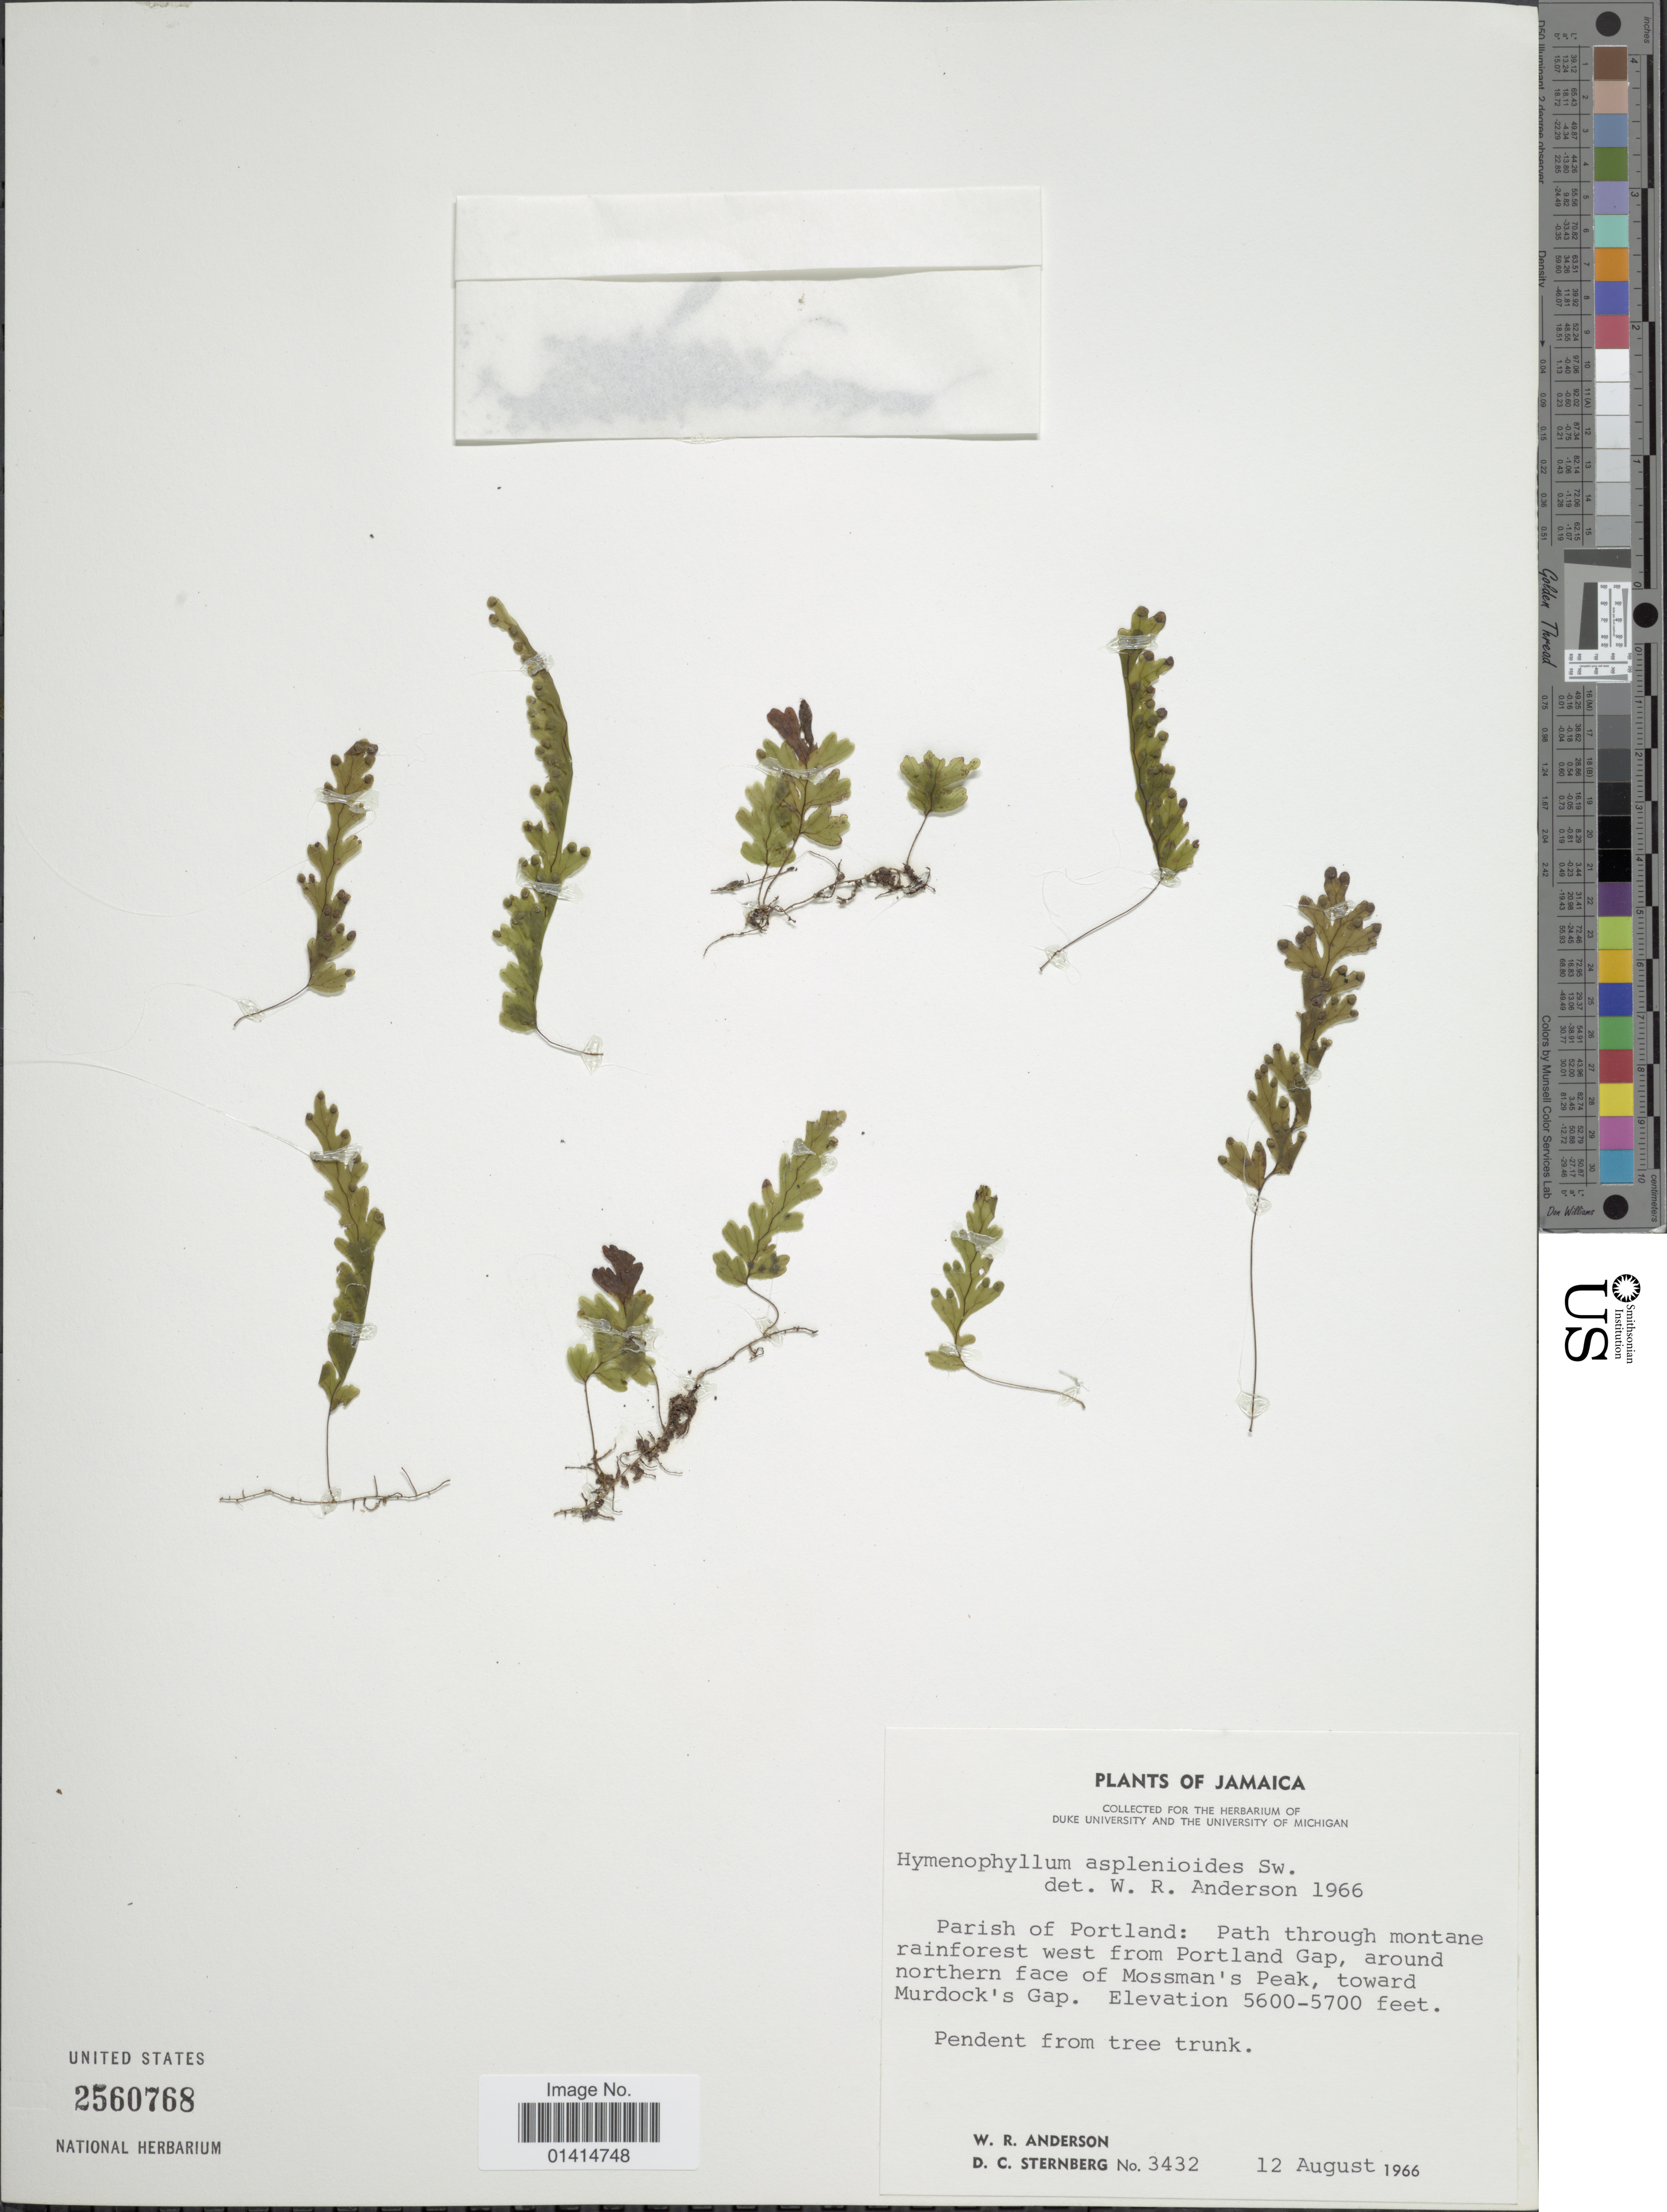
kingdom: Plantae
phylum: Tracheophyta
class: Polypodiopsida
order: Hymenophyllales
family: Hymenophyllaceae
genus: Hymenophyllum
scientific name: Hymenophyllum asplenioides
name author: (Sw.) Sw.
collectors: W. Anderson & D. Sternberg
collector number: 3432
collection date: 1966-08-12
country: Jamaica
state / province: Portland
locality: Parish of Portland: Path through montane rainforest wesst from Portland Gap, around northern face of Mossman's Peak, toward Murdock's Gap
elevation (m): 1707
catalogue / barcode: US 2560768